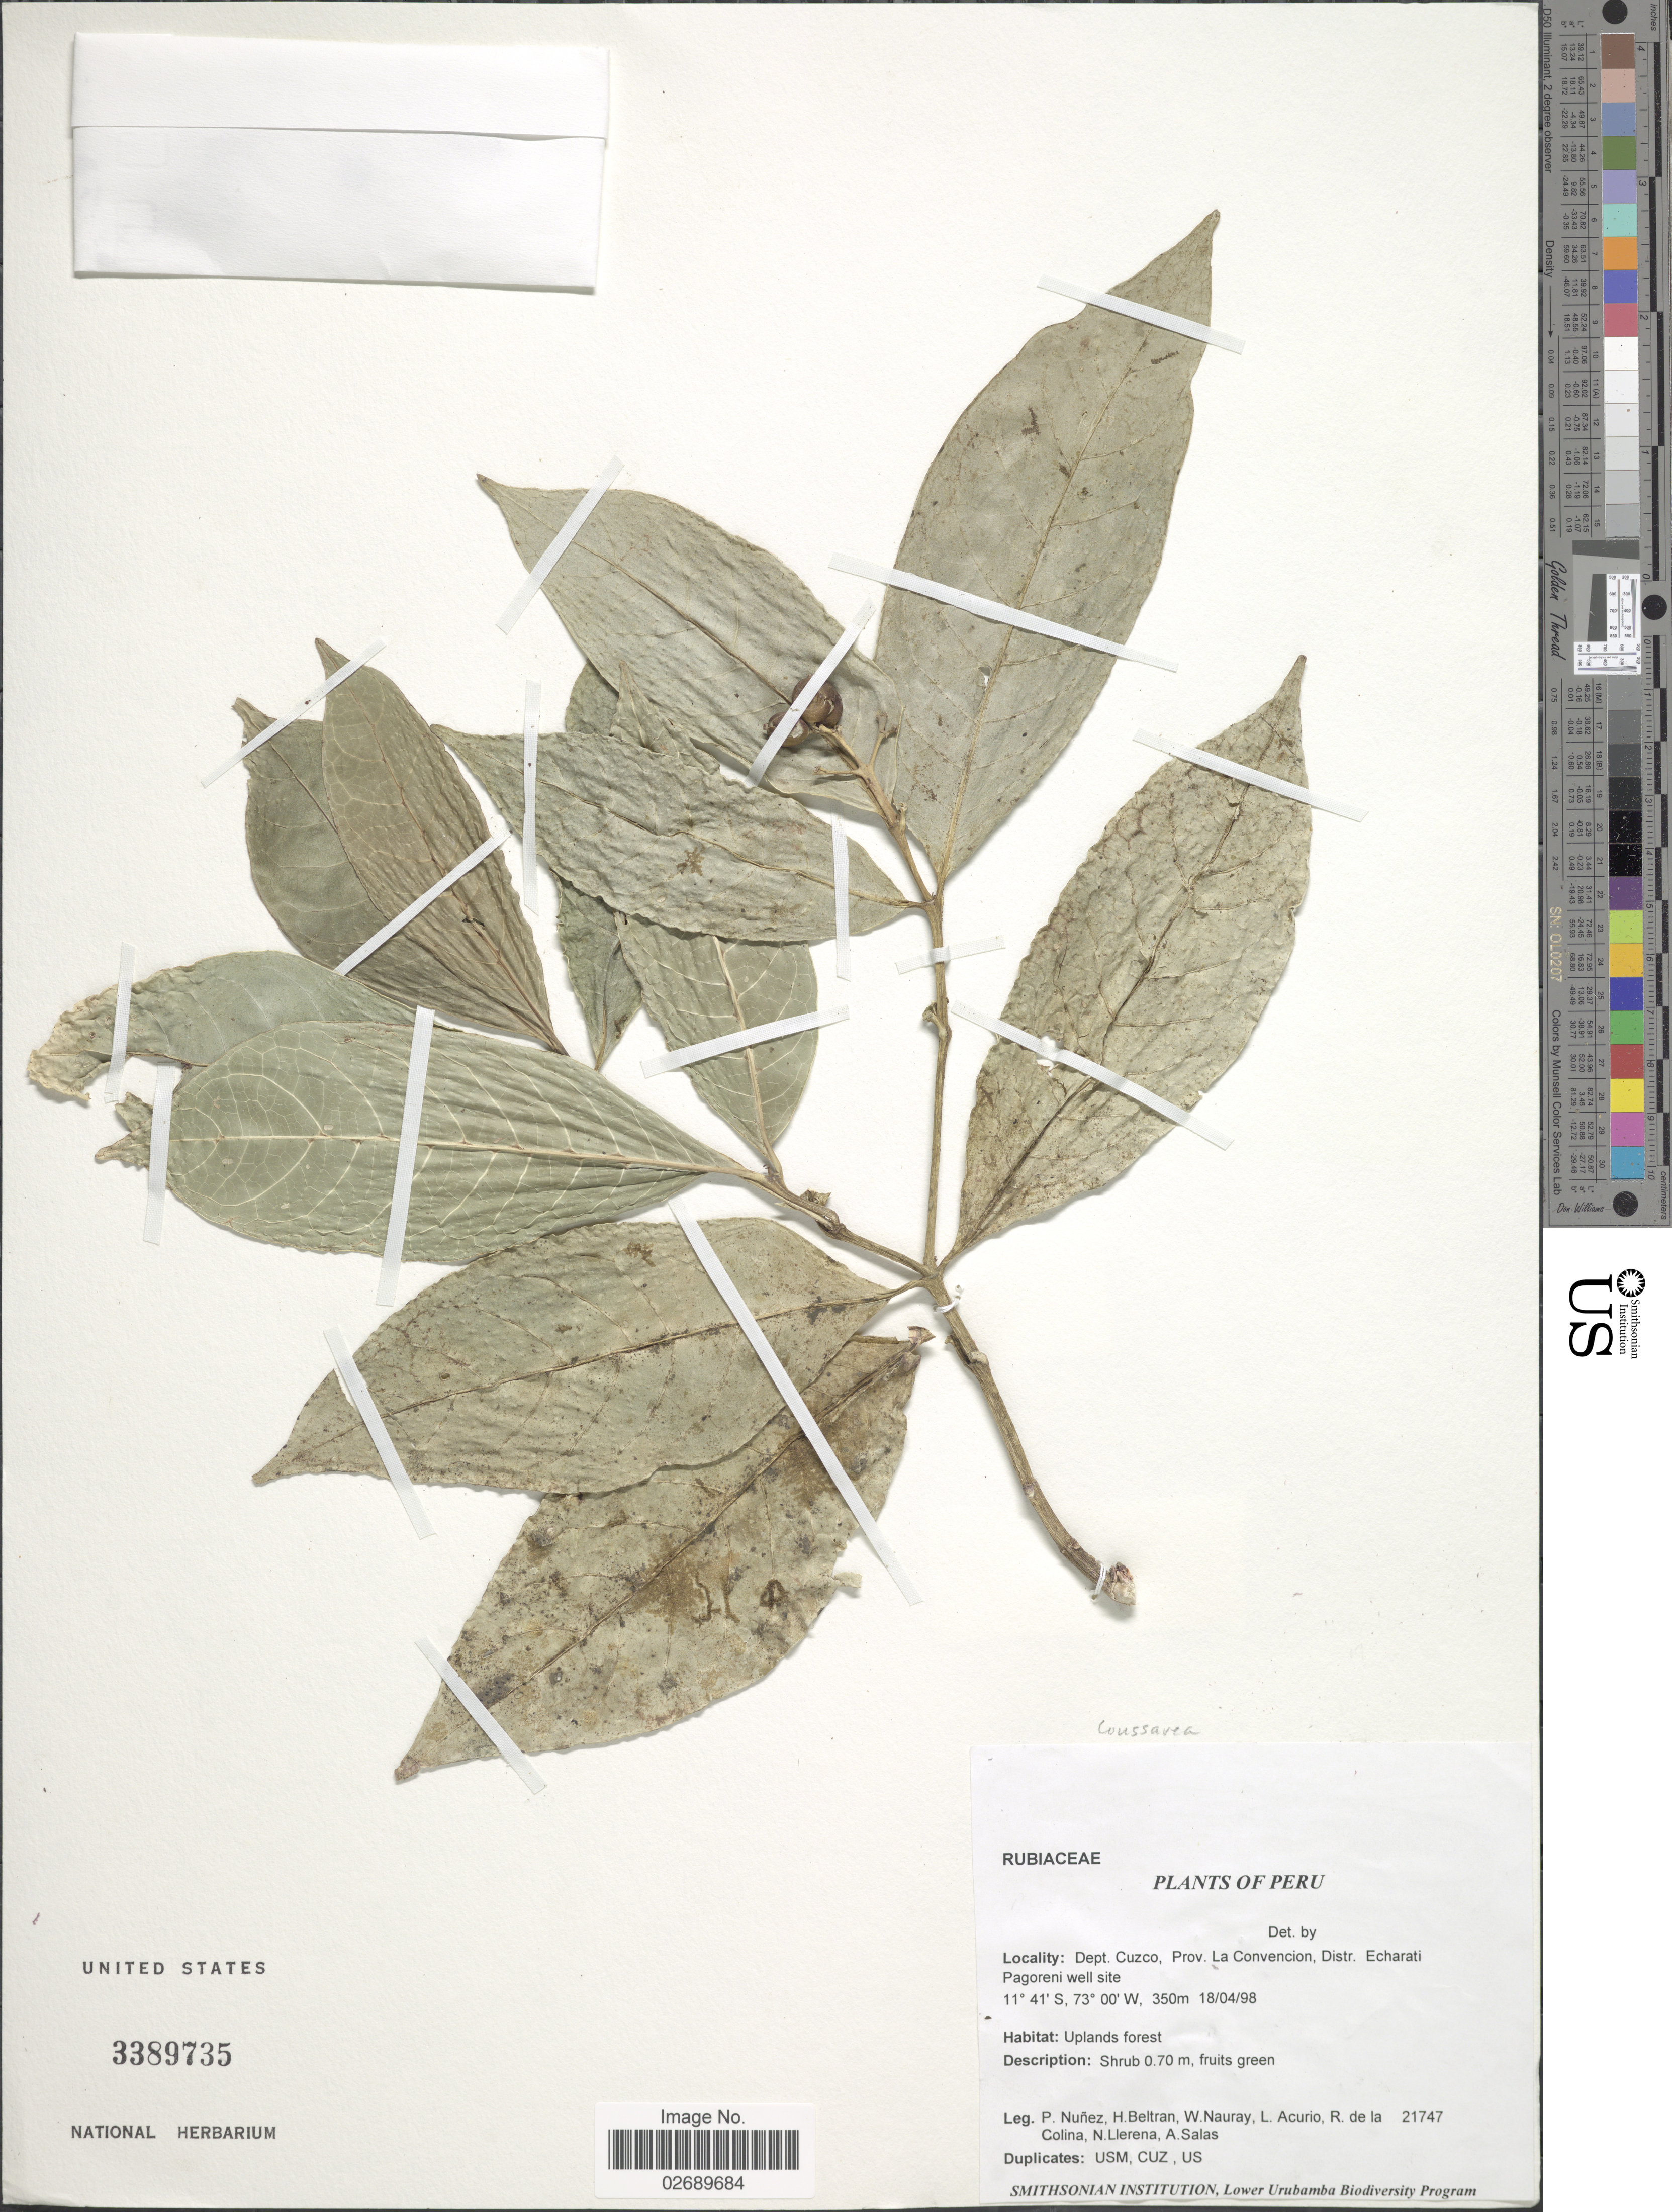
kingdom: Plantae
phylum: Tracheophyta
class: Magnoliopsida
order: Gentianales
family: Rubiaceae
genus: Coussarea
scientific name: Coussarea sp.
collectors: P. Nuñez V., H. Beltran, W. Nauray, L. Acurio & et al.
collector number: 21747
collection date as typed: Transcribed d/m/y: 18/4/98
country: Peru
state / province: Cusco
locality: Dept. Cuzco, Prov. La Convencion, Distr. Echarati Pagoreni well site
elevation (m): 350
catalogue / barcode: US 3389735